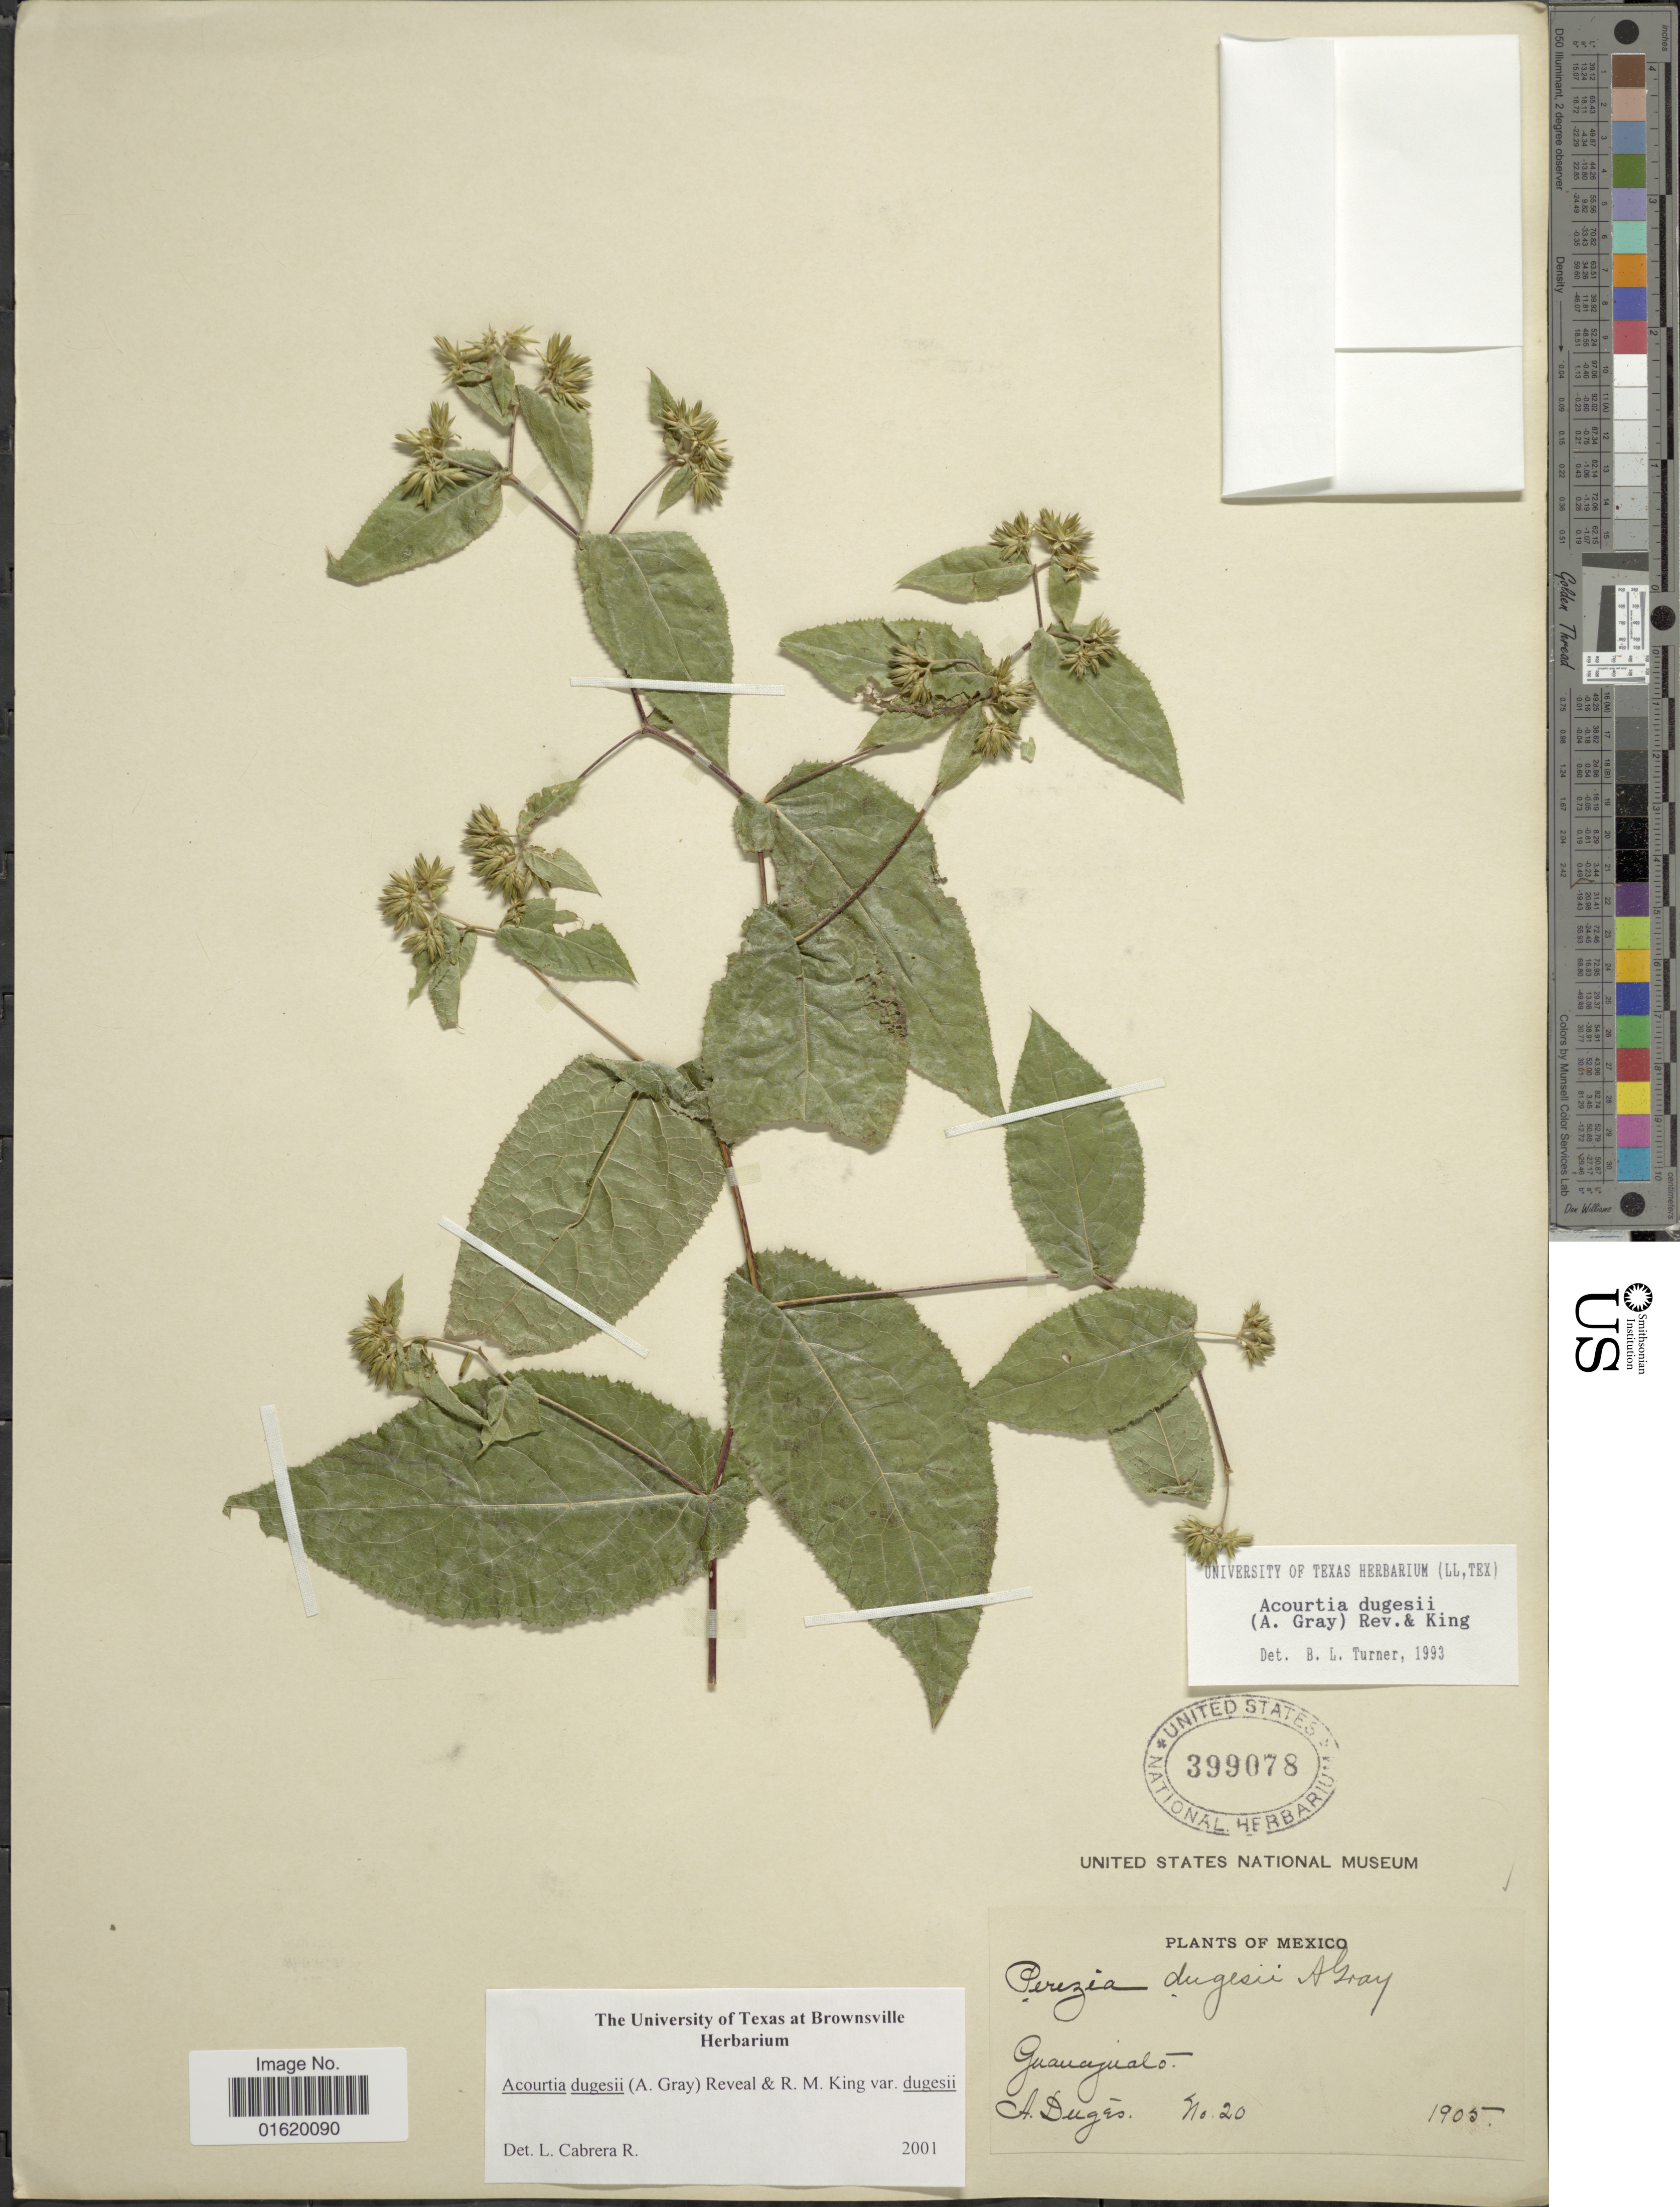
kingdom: Plantae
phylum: Tracheophyta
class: Magnoliopsida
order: Asterales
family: Asteraceae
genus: Acourtia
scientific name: Acourtia dugesii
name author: (A. Gray) Reveal & R.M. King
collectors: A. Dugès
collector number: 20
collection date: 1905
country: Mexico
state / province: Guanajuato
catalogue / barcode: US 399078